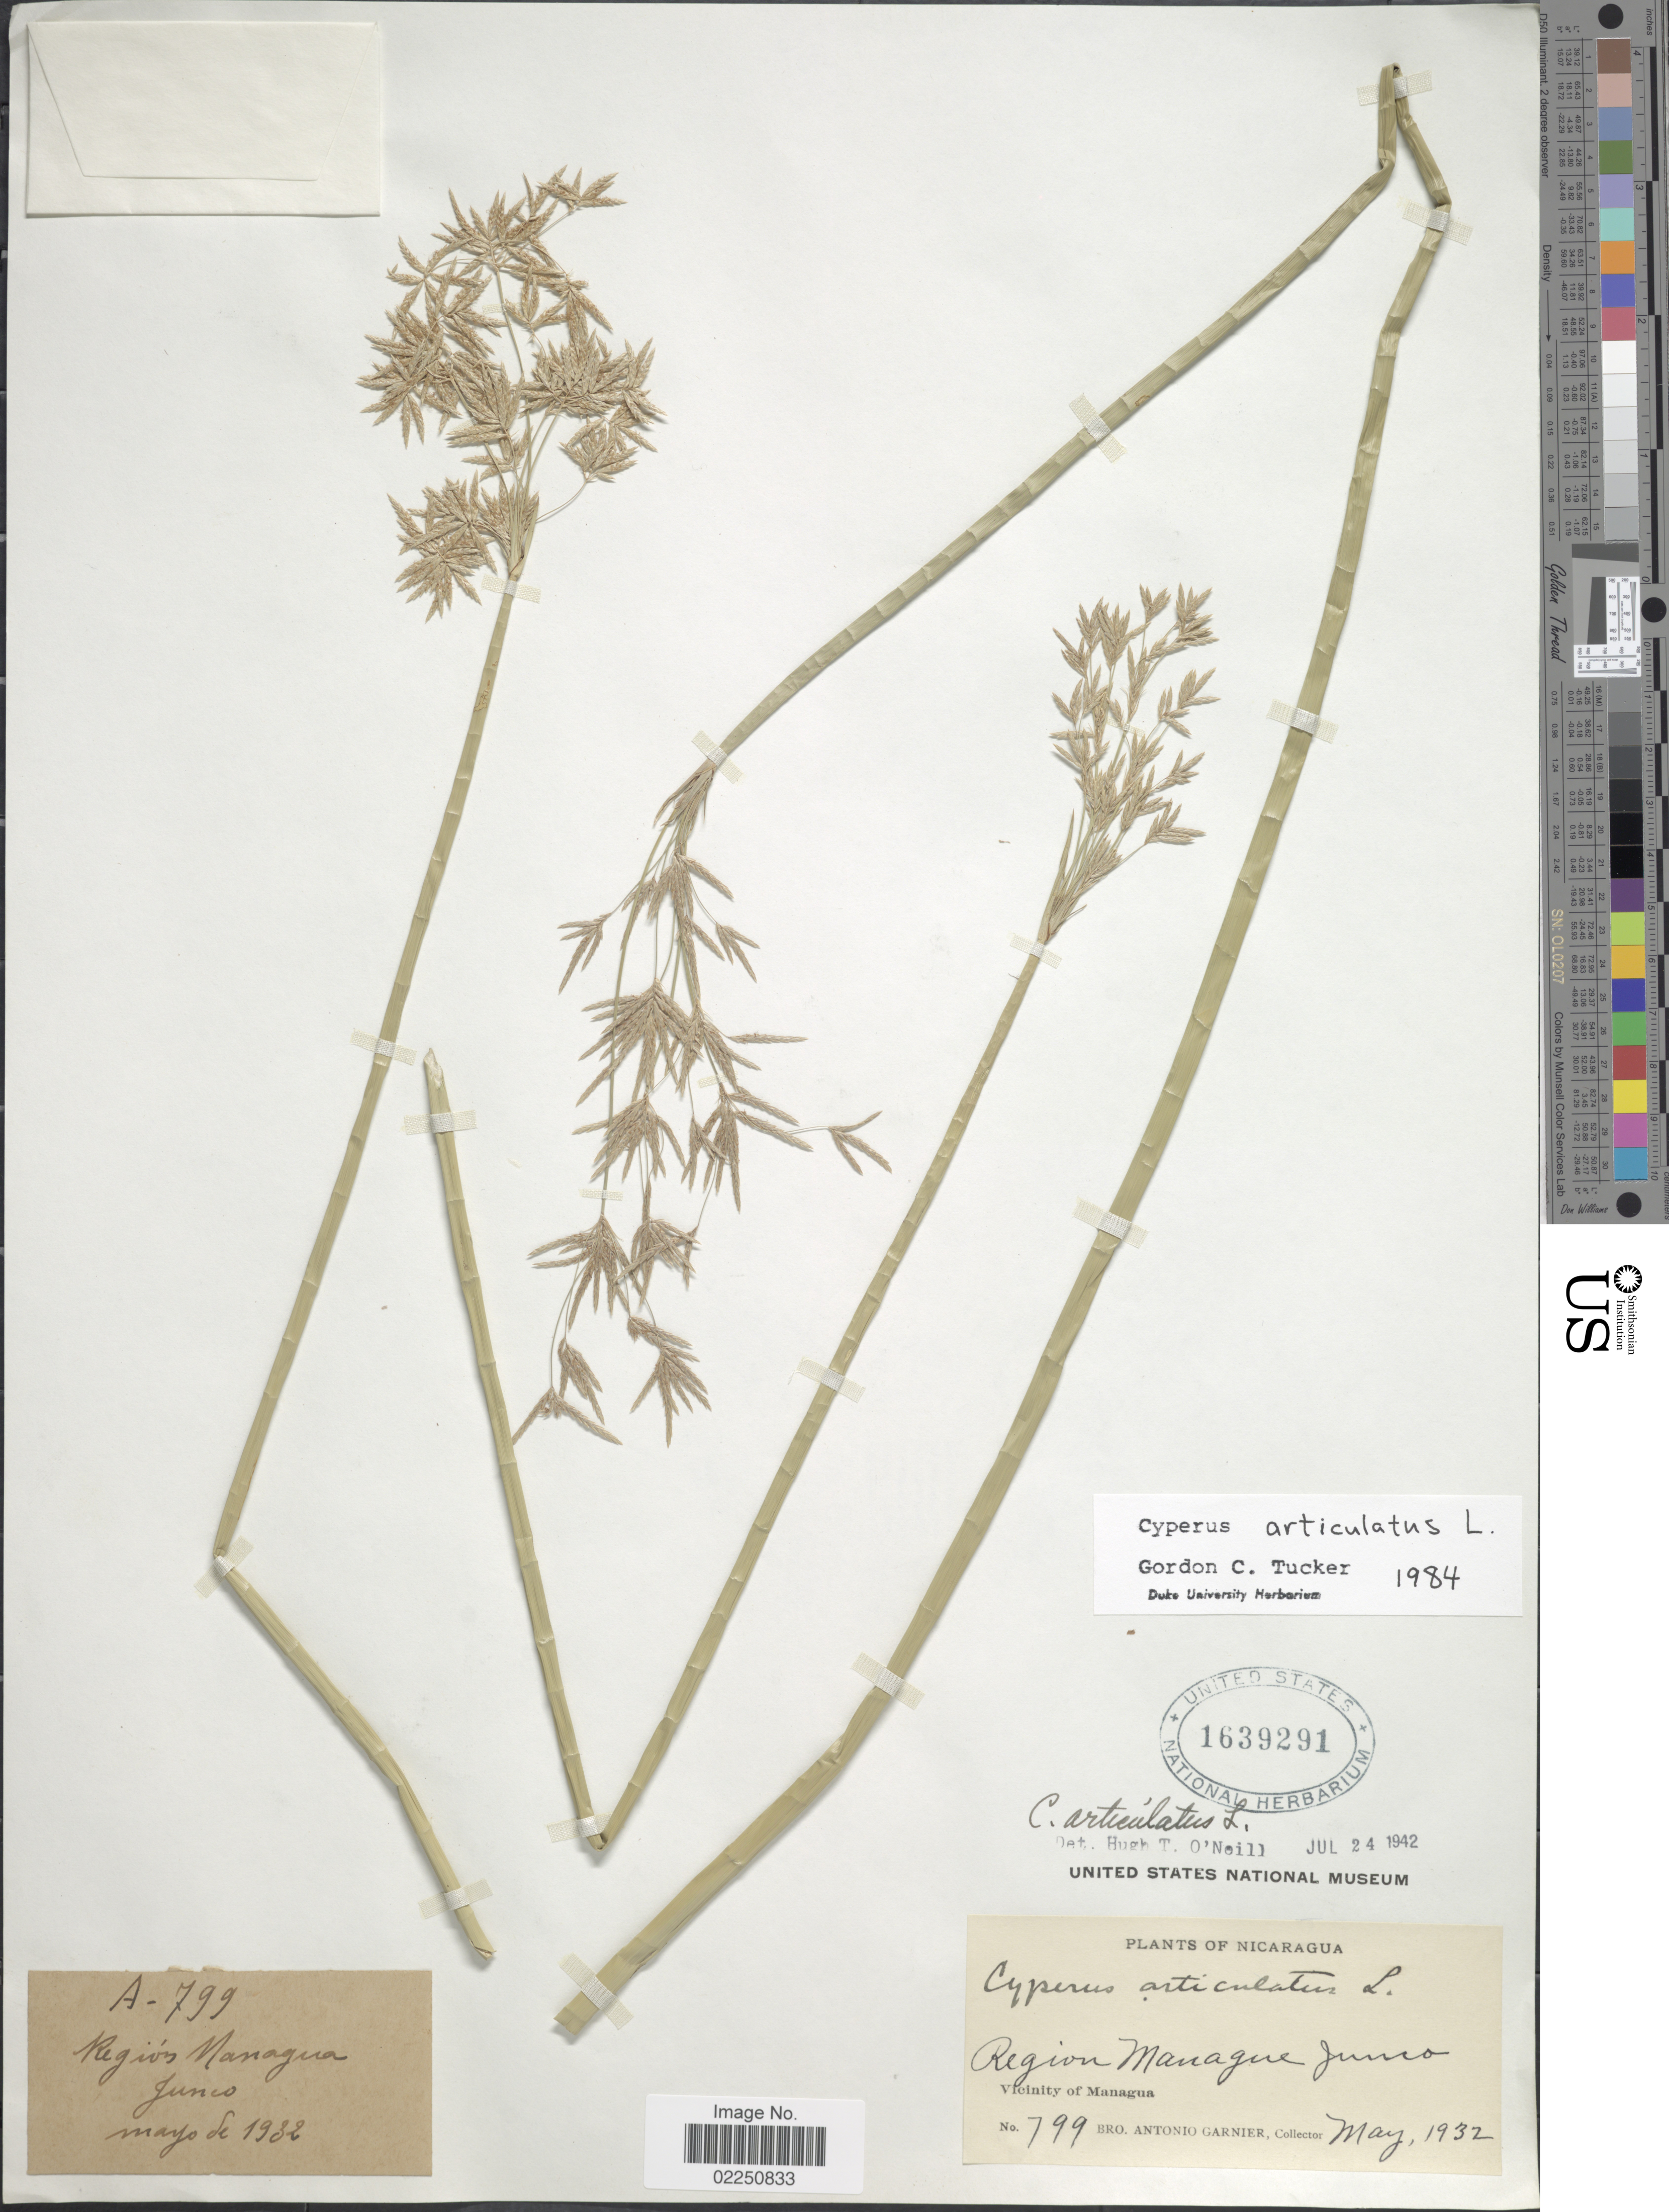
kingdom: Plantae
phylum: Tracheophyta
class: Liliopsida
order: Poales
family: Cyperaceae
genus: Cyperus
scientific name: Cyperus articulatus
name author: L.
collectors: Bro. A. Garnier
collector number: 799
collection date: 1932-05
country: Nicaragua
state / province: Managua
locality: Region Managua Junco. Vicinity of Managua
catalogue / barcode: US 1639291